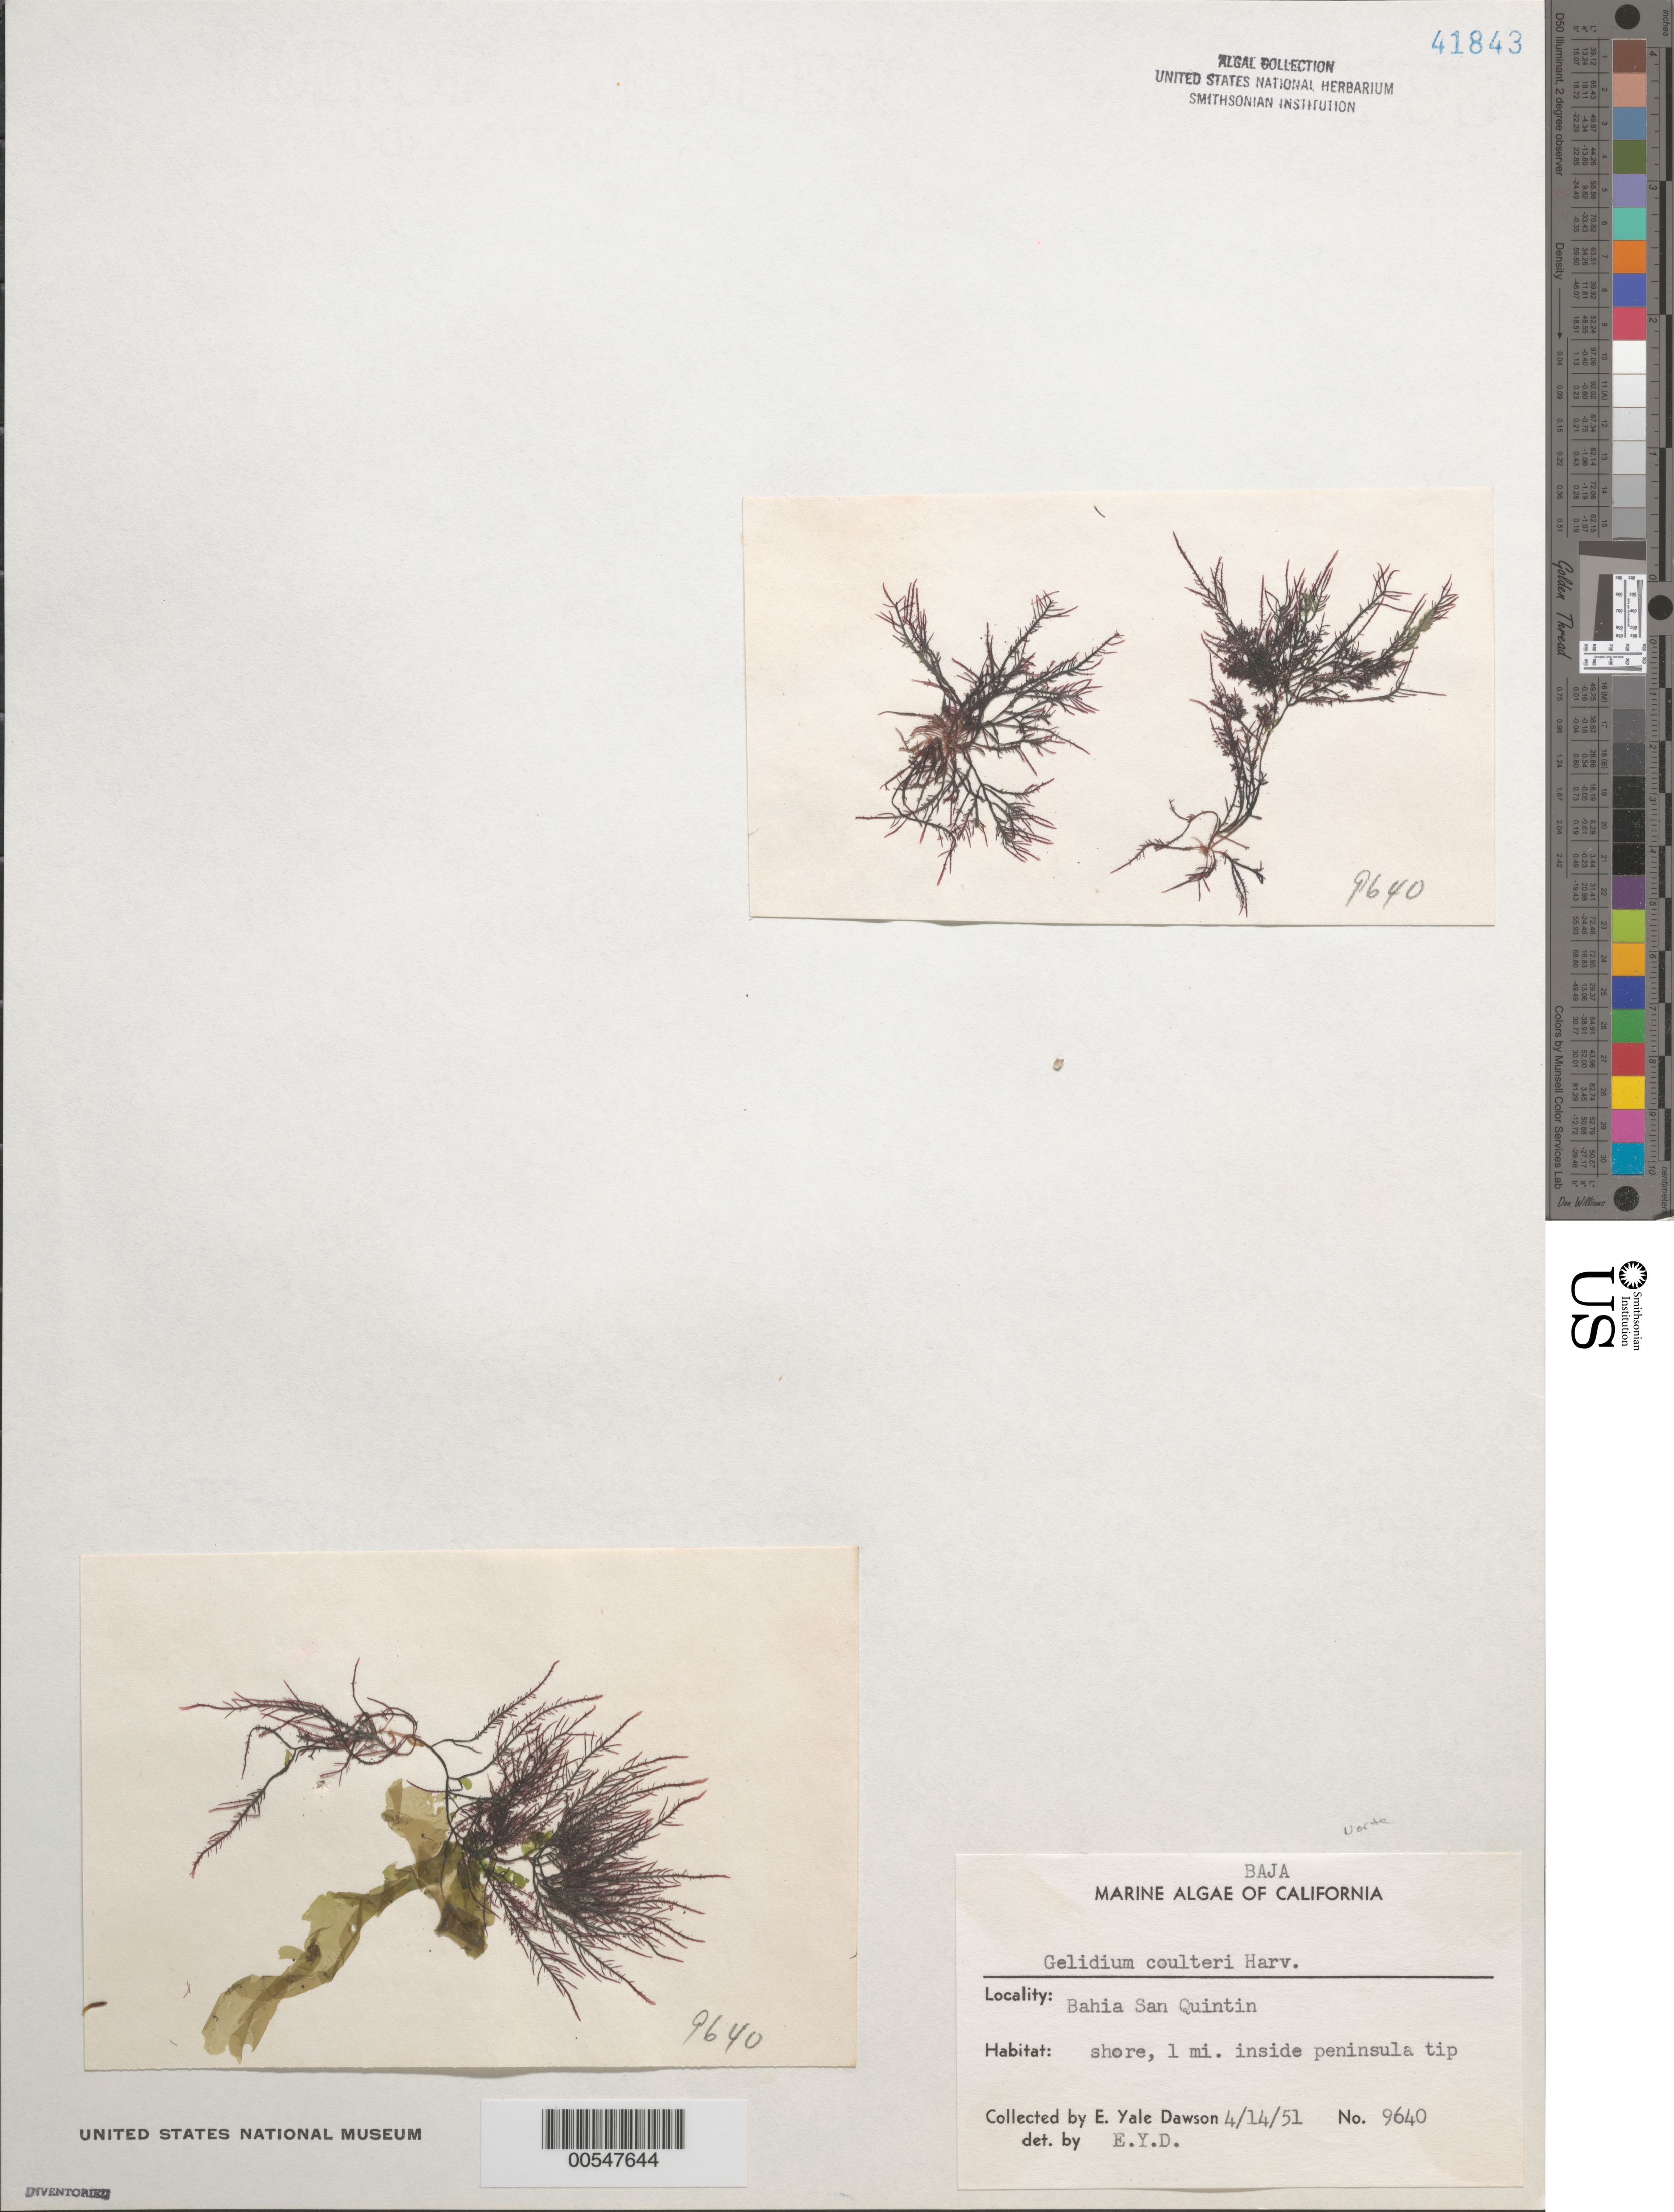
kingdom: Plantae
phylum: Rhodophyta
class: Florideophyceae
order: Gelidiales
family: Gelidiaceae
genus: Gelidium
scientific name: Gelidium coulteri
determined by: Dawson, E. Y.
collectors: E. Y. Dawson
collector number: EYD 9640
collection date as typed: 14 Apr 1951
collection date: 1951-04-14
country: Mexico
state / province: Baja California Norte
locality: Bahia San Quintin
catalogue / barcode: US 41843